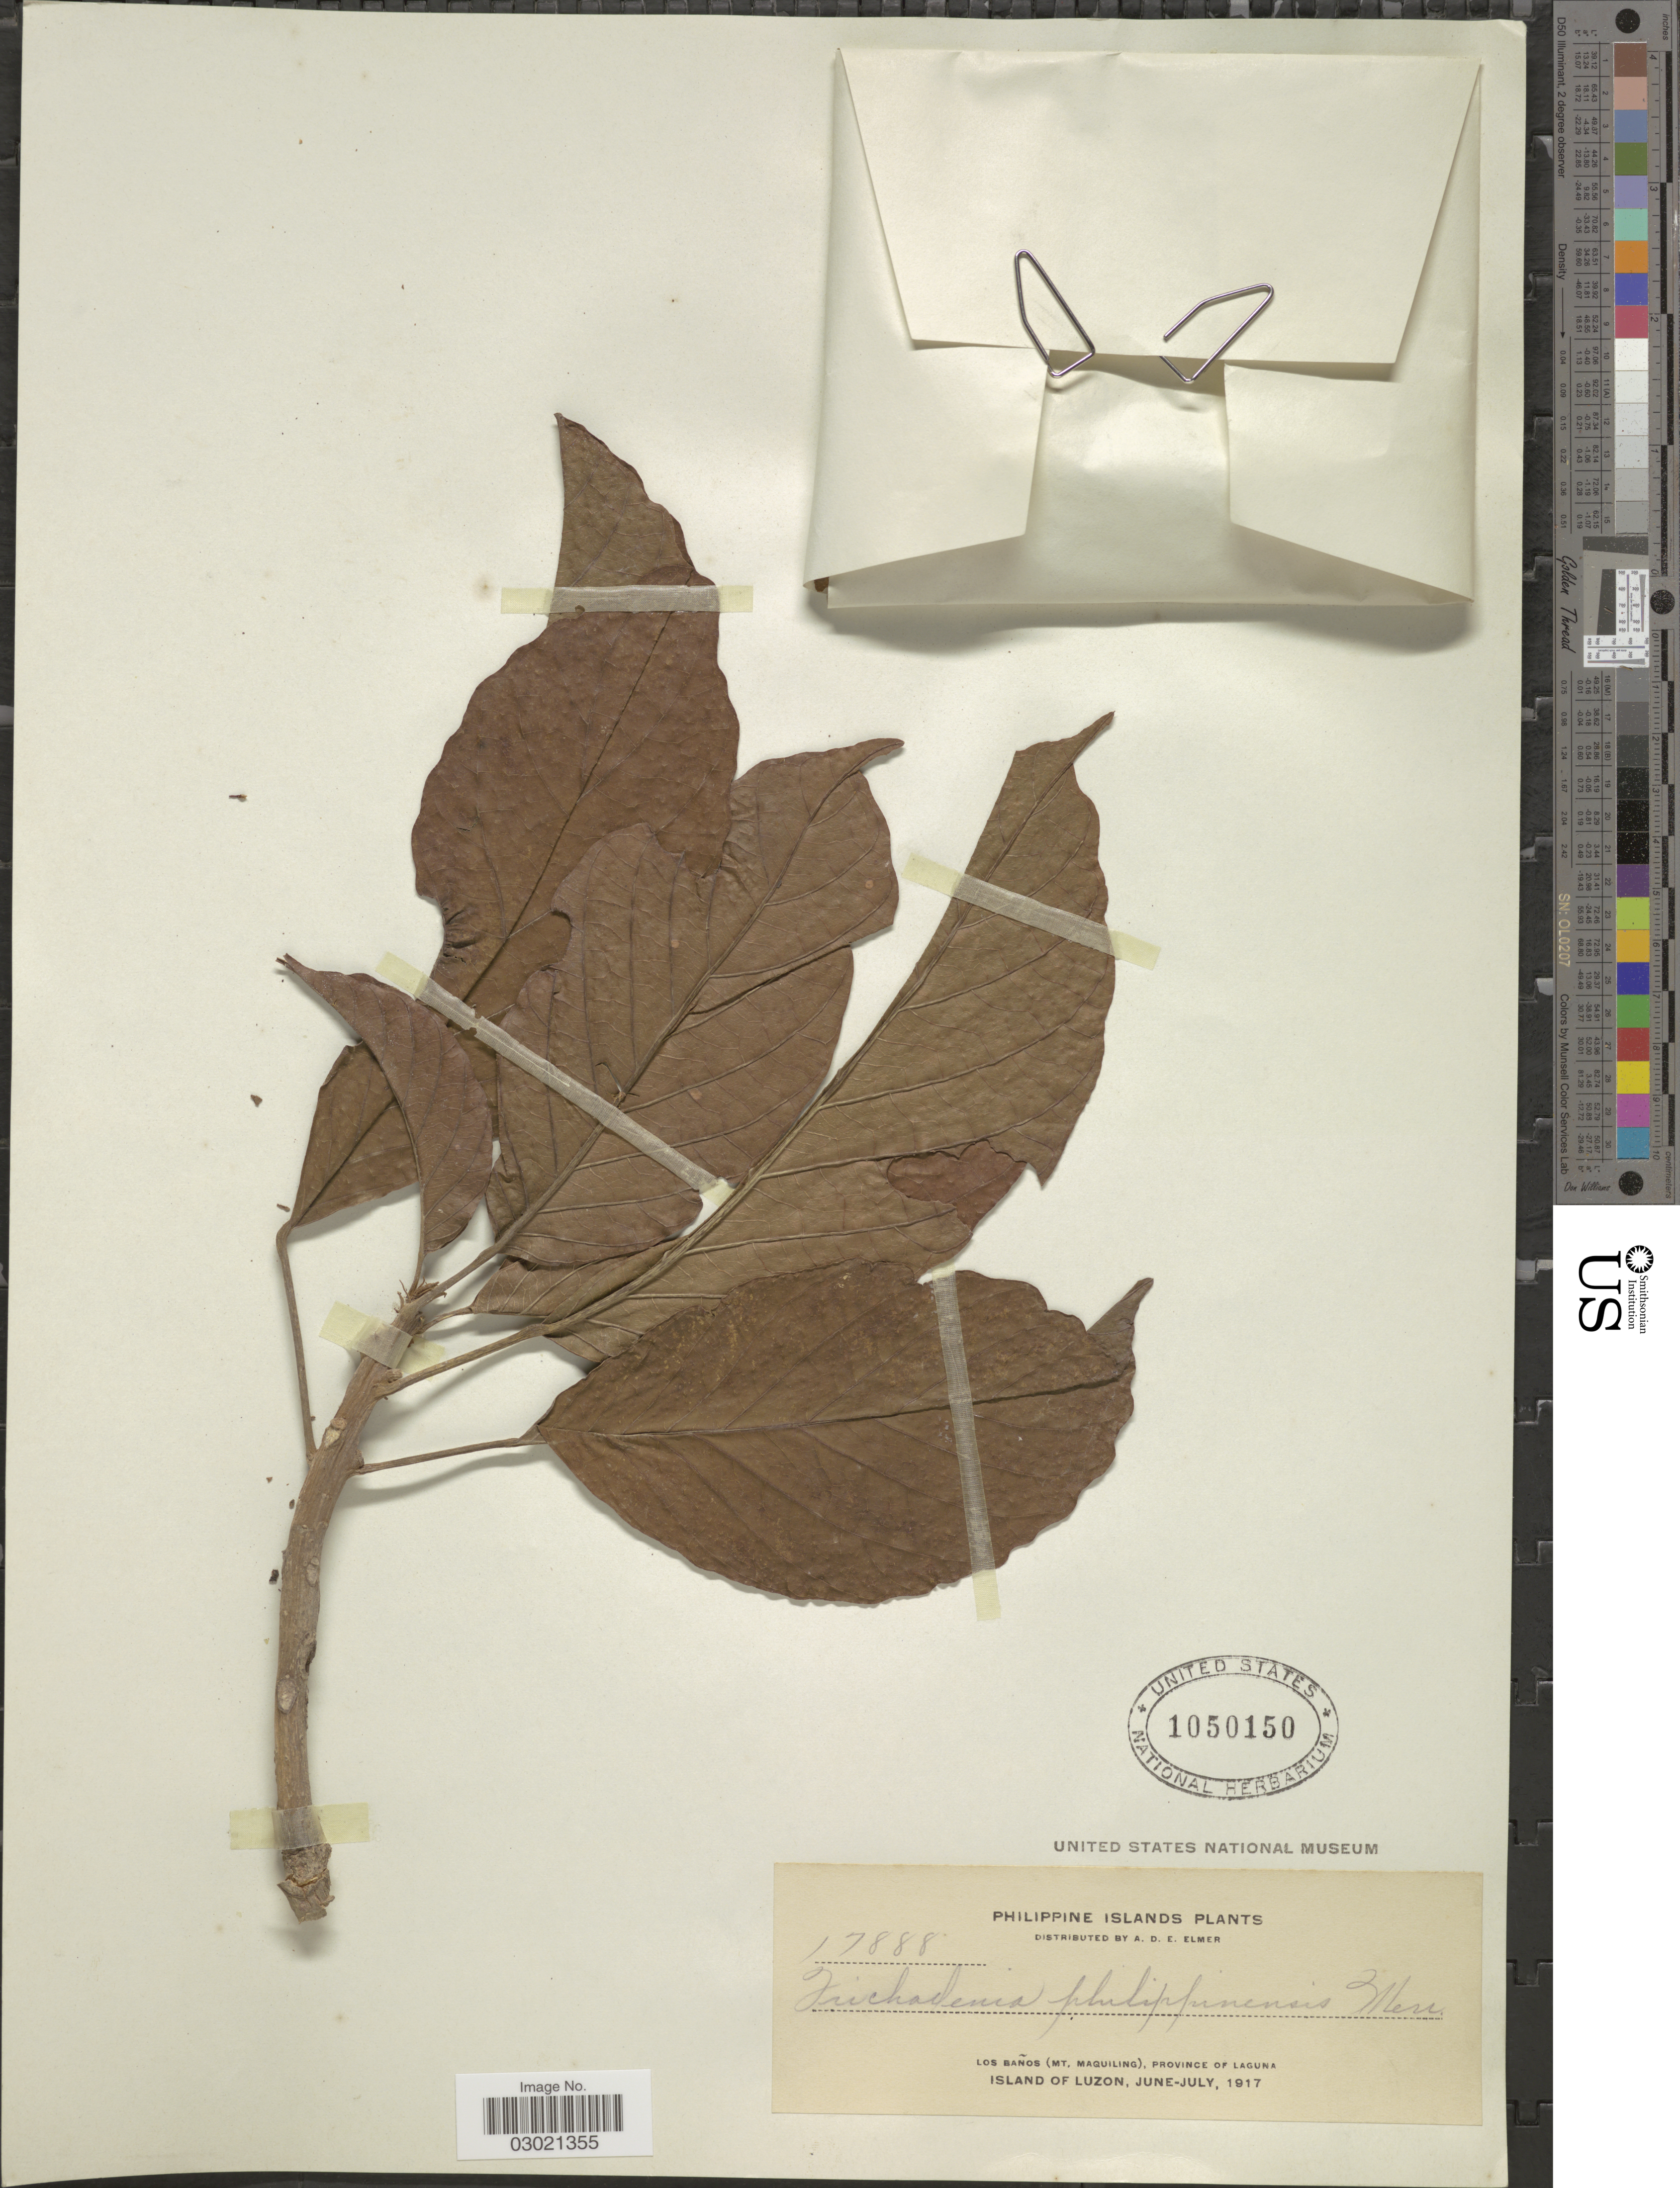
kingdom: Plantae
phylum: Tracheophyta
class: Magnoliopsida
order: Malpighiales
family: Achariaceae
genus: Trichadenia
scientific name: Trichadenia philippinensis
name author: Merr.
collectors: A. D. E. Elmer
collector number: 17888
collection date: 1917-06/1917-07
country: Philippines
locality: Los Baños (Mt. Maquiling), Province of Laguna. Island of Luzon.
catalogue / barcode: US 1050150